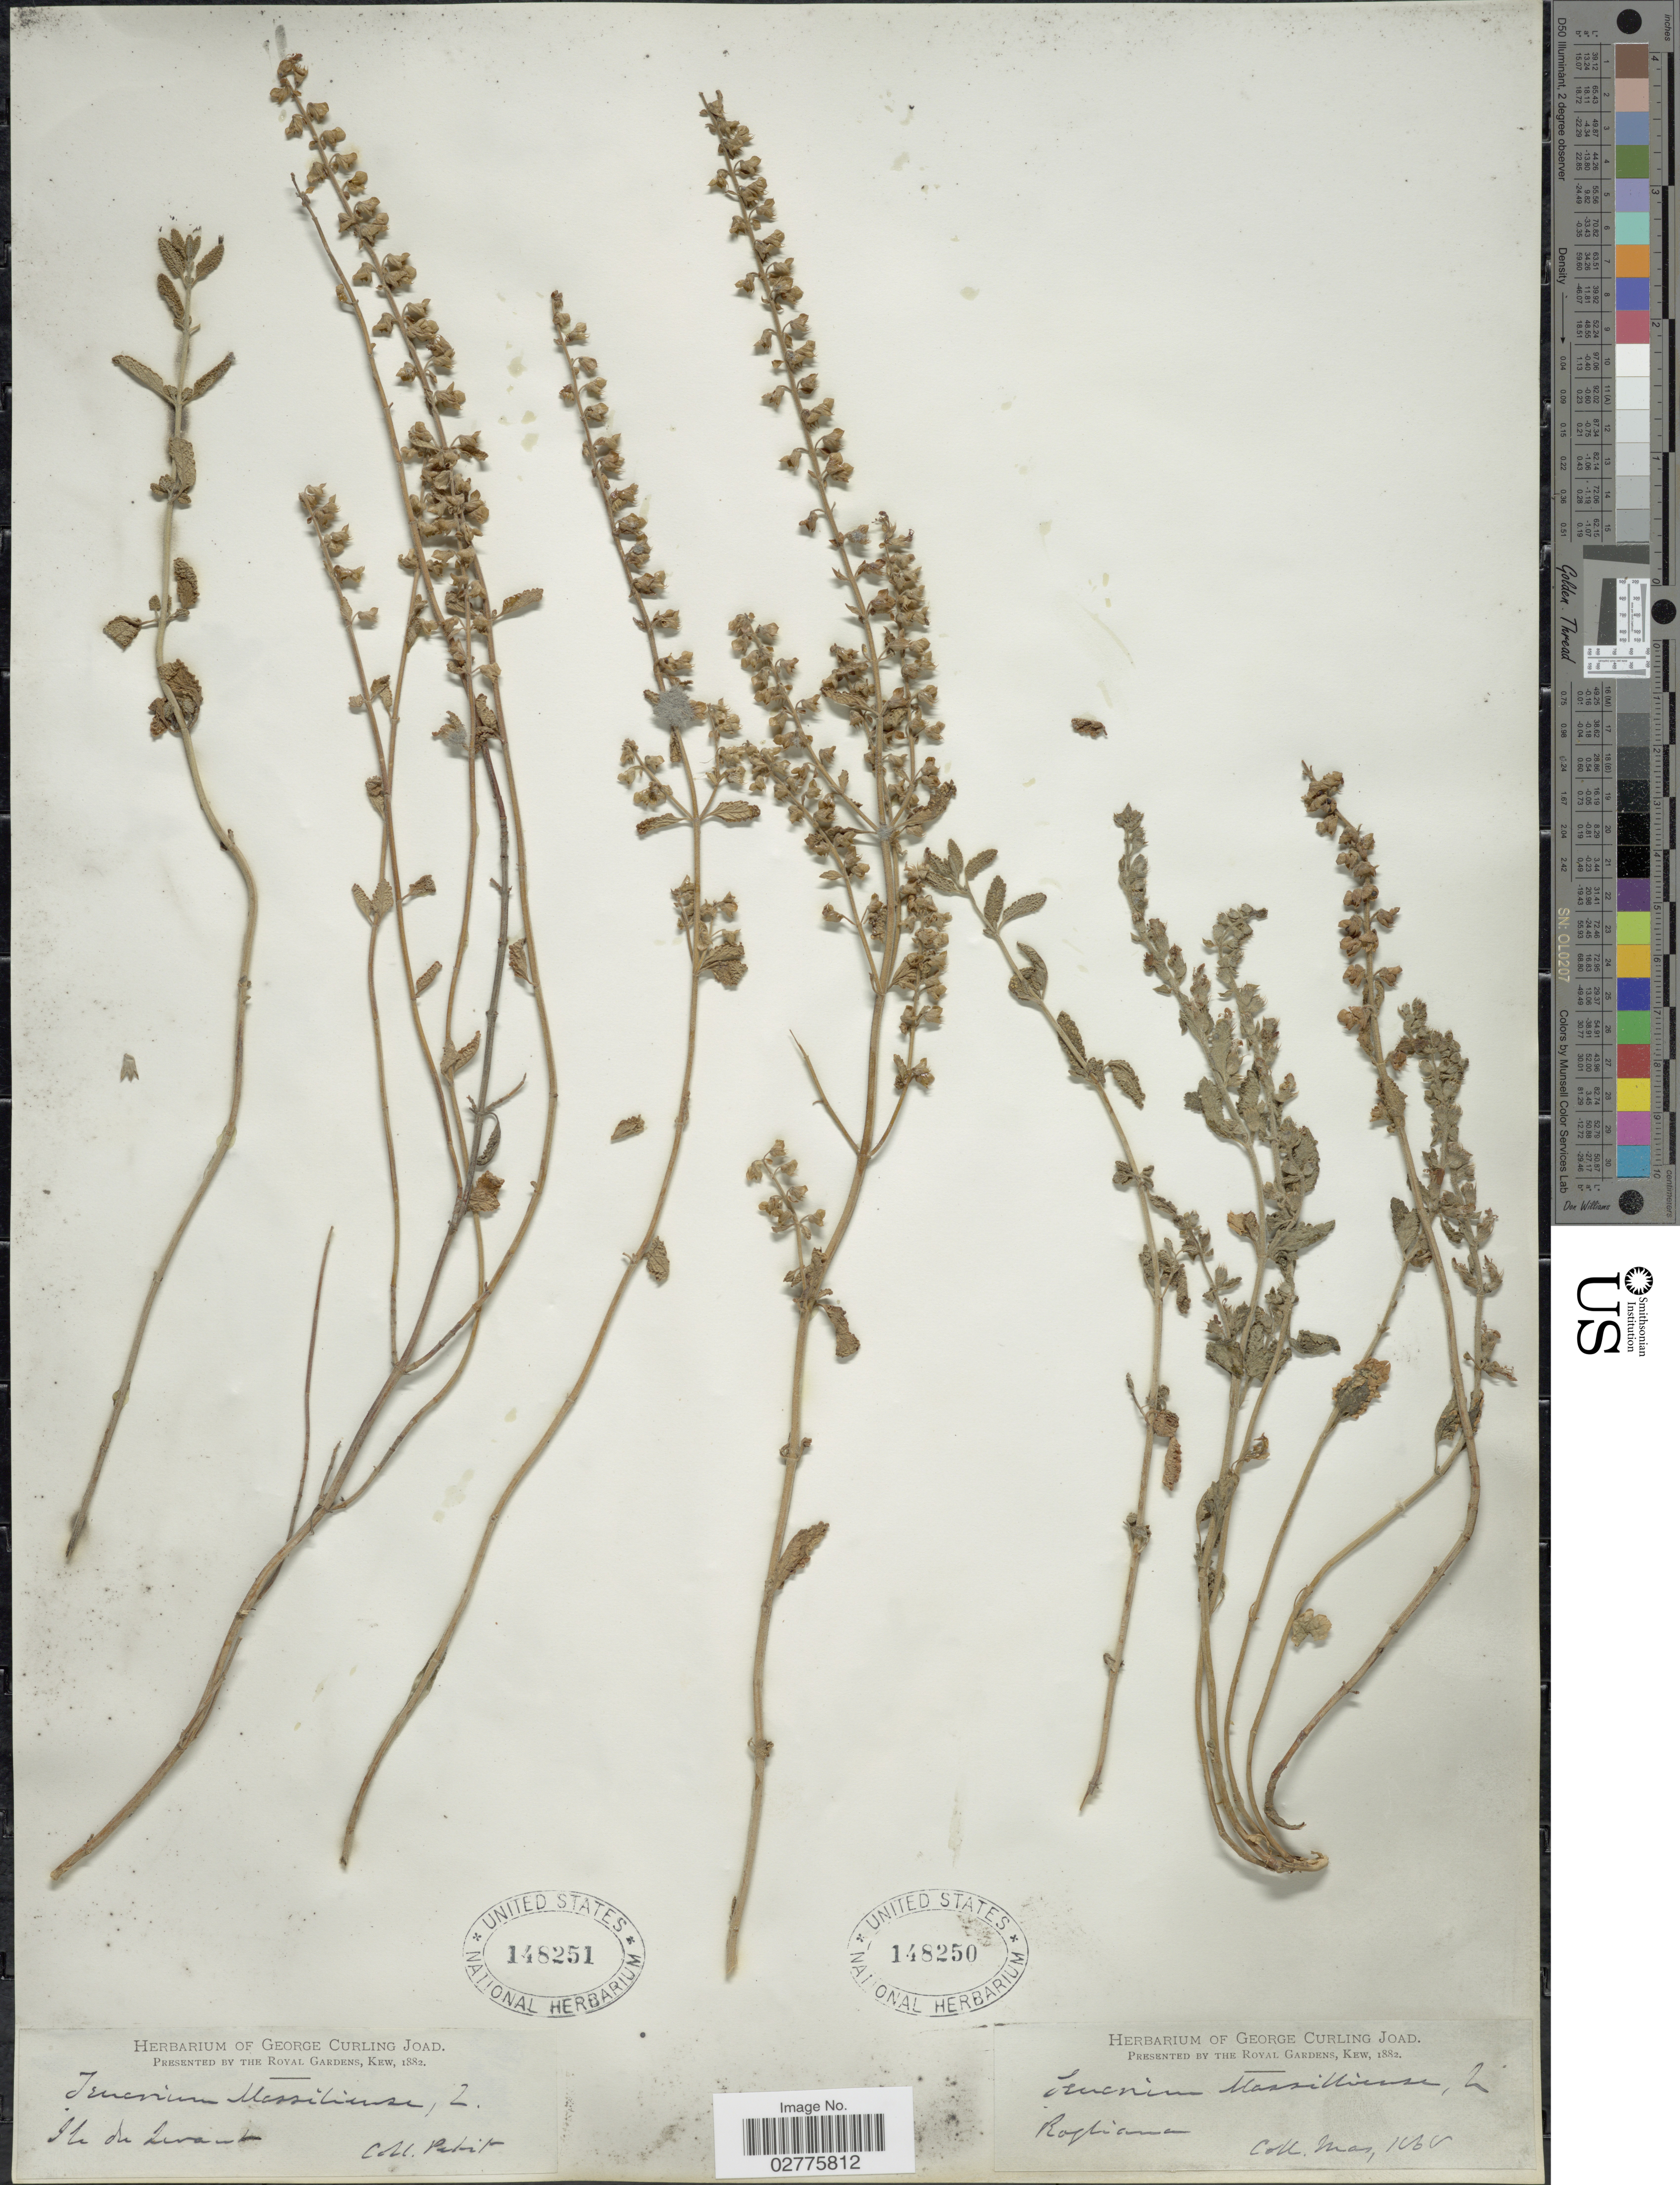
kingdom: Plantae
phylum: Tracheophyta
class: Magnoliopsida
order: Lamiales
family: Lamiaceae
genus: Teucrium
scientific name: Teucrium massiliense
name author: L.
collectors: Petit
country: France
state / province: Provence-Alpes-Côte d'Azur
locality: Ile de Levant.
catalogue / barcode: US 148251-2